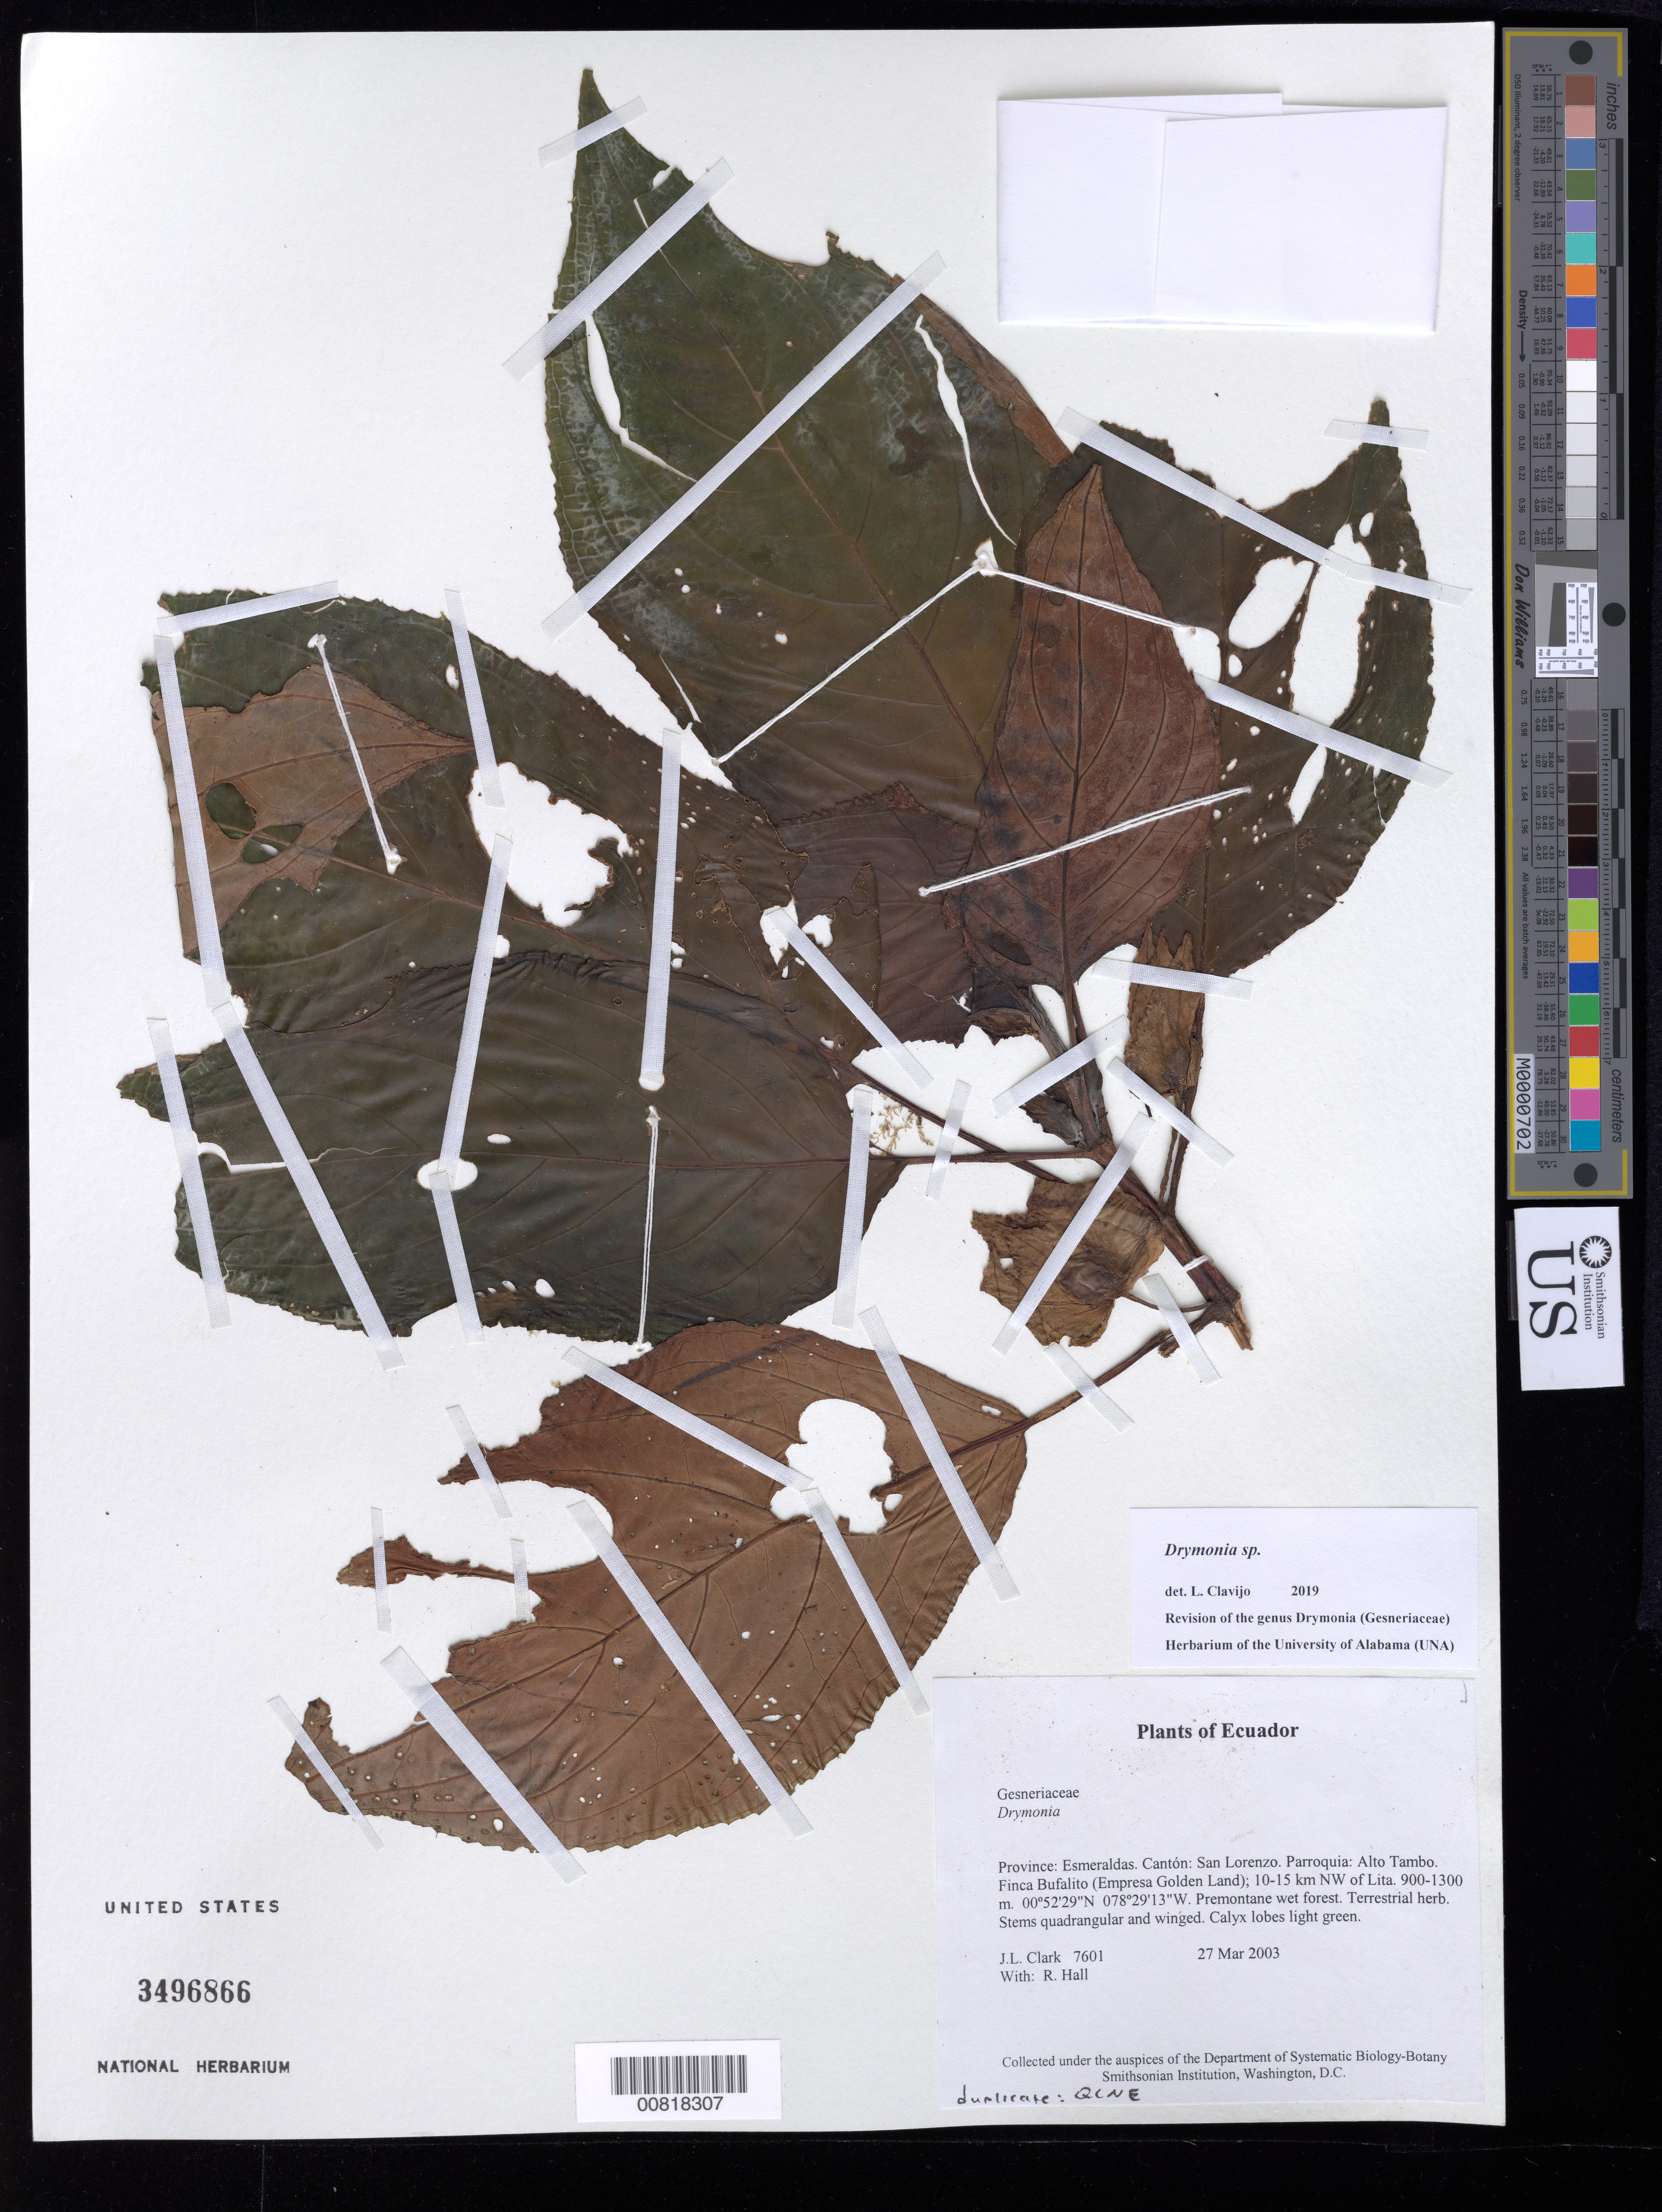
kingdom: Plantae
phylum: Tracheophyta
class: Magnoliopsida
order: Lamiales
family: Gesneriaceae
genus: Drymonia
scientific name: Drymonia quadrangulata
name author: Clavijo & J.L. Clark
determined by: Skog, Laurence E.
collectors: J. L. Clark & R. Hall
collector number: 7601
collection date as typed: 27 Mar 2003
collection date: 2003-03-27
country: Ecuador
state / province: Esmeraldas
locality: San Lorenzo. Parroquia: Alto Tambo. Finca Bufalito (Empresa Golden Land); 10-15 km NW of Lita.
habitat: Premontane wet forest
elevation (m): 900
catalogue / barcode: US 3496866